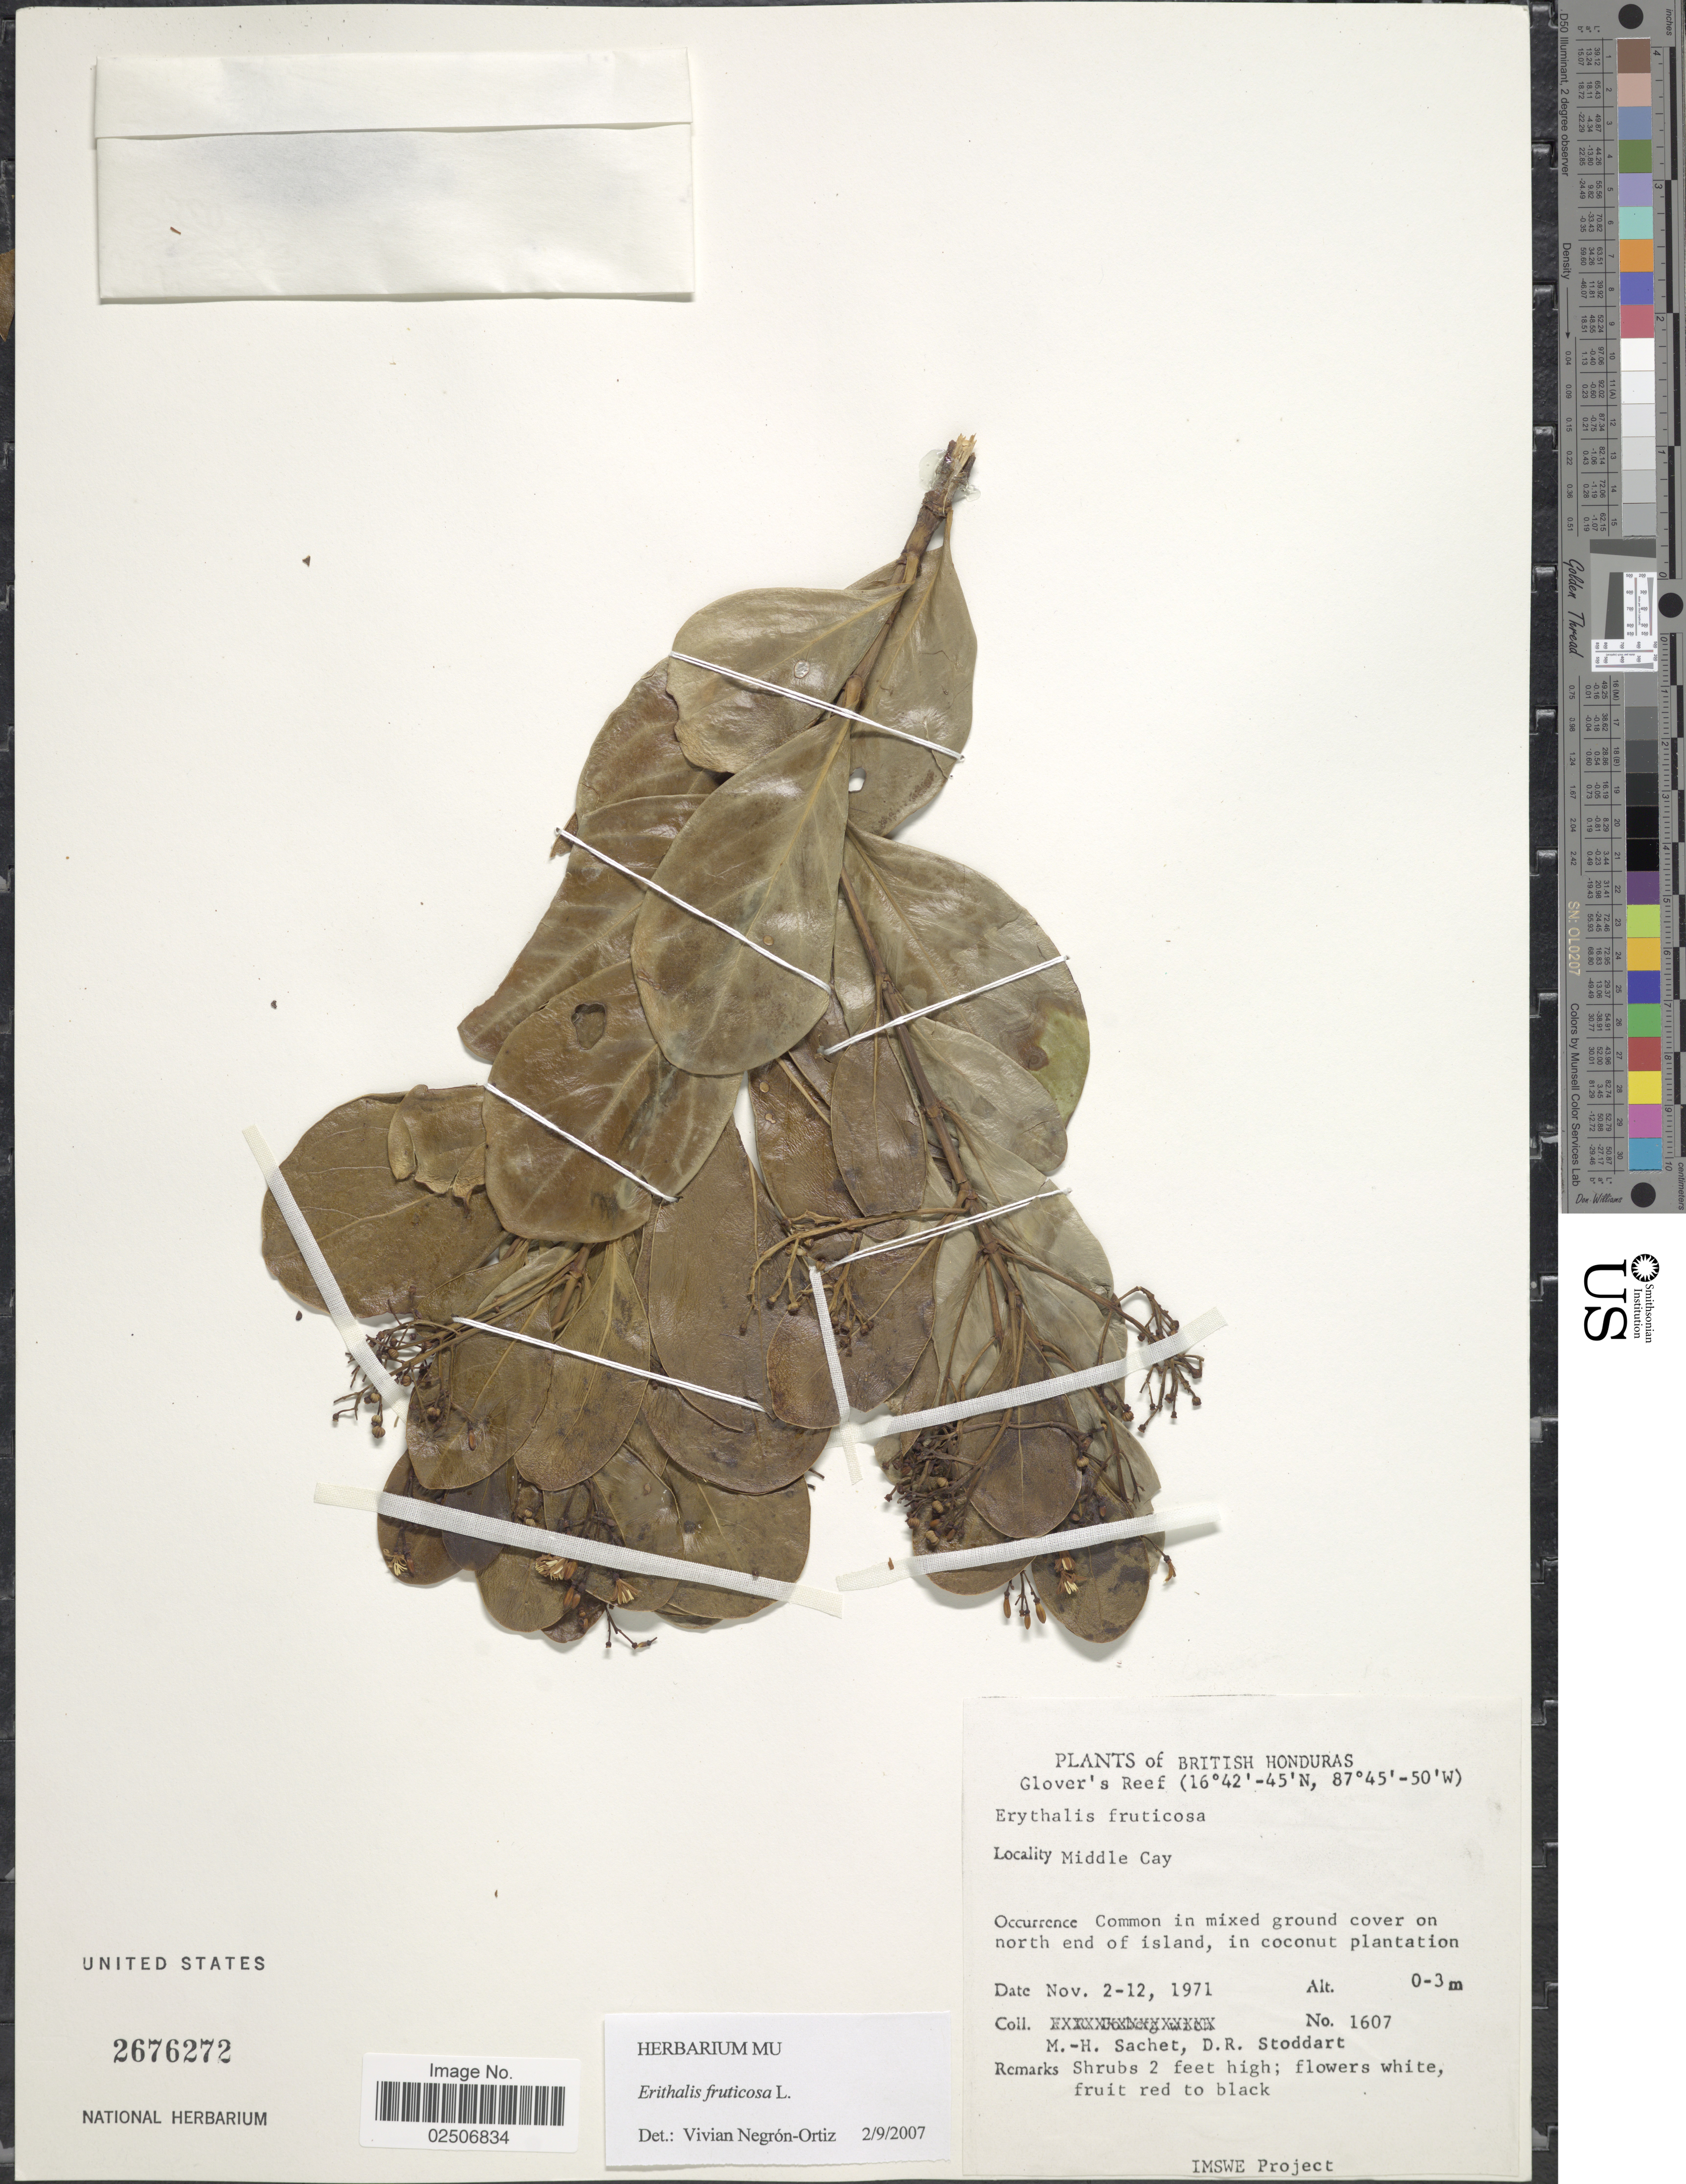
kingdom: Plantae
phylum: Tracheophyta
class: Magnoliopsida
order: Gentianales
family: Rubiaceae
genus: Erithalis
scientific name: Erithalis fruticosa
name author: L.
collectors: M.-H. Sachet & D. R. Stoddart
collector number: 1607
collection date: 1971-11-02/1971-11-12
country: Belize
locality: British Honduras, Glover's Reef, Middle Cay, on north end of island, in coconut plantation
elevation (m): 0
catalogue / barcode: US 2676272